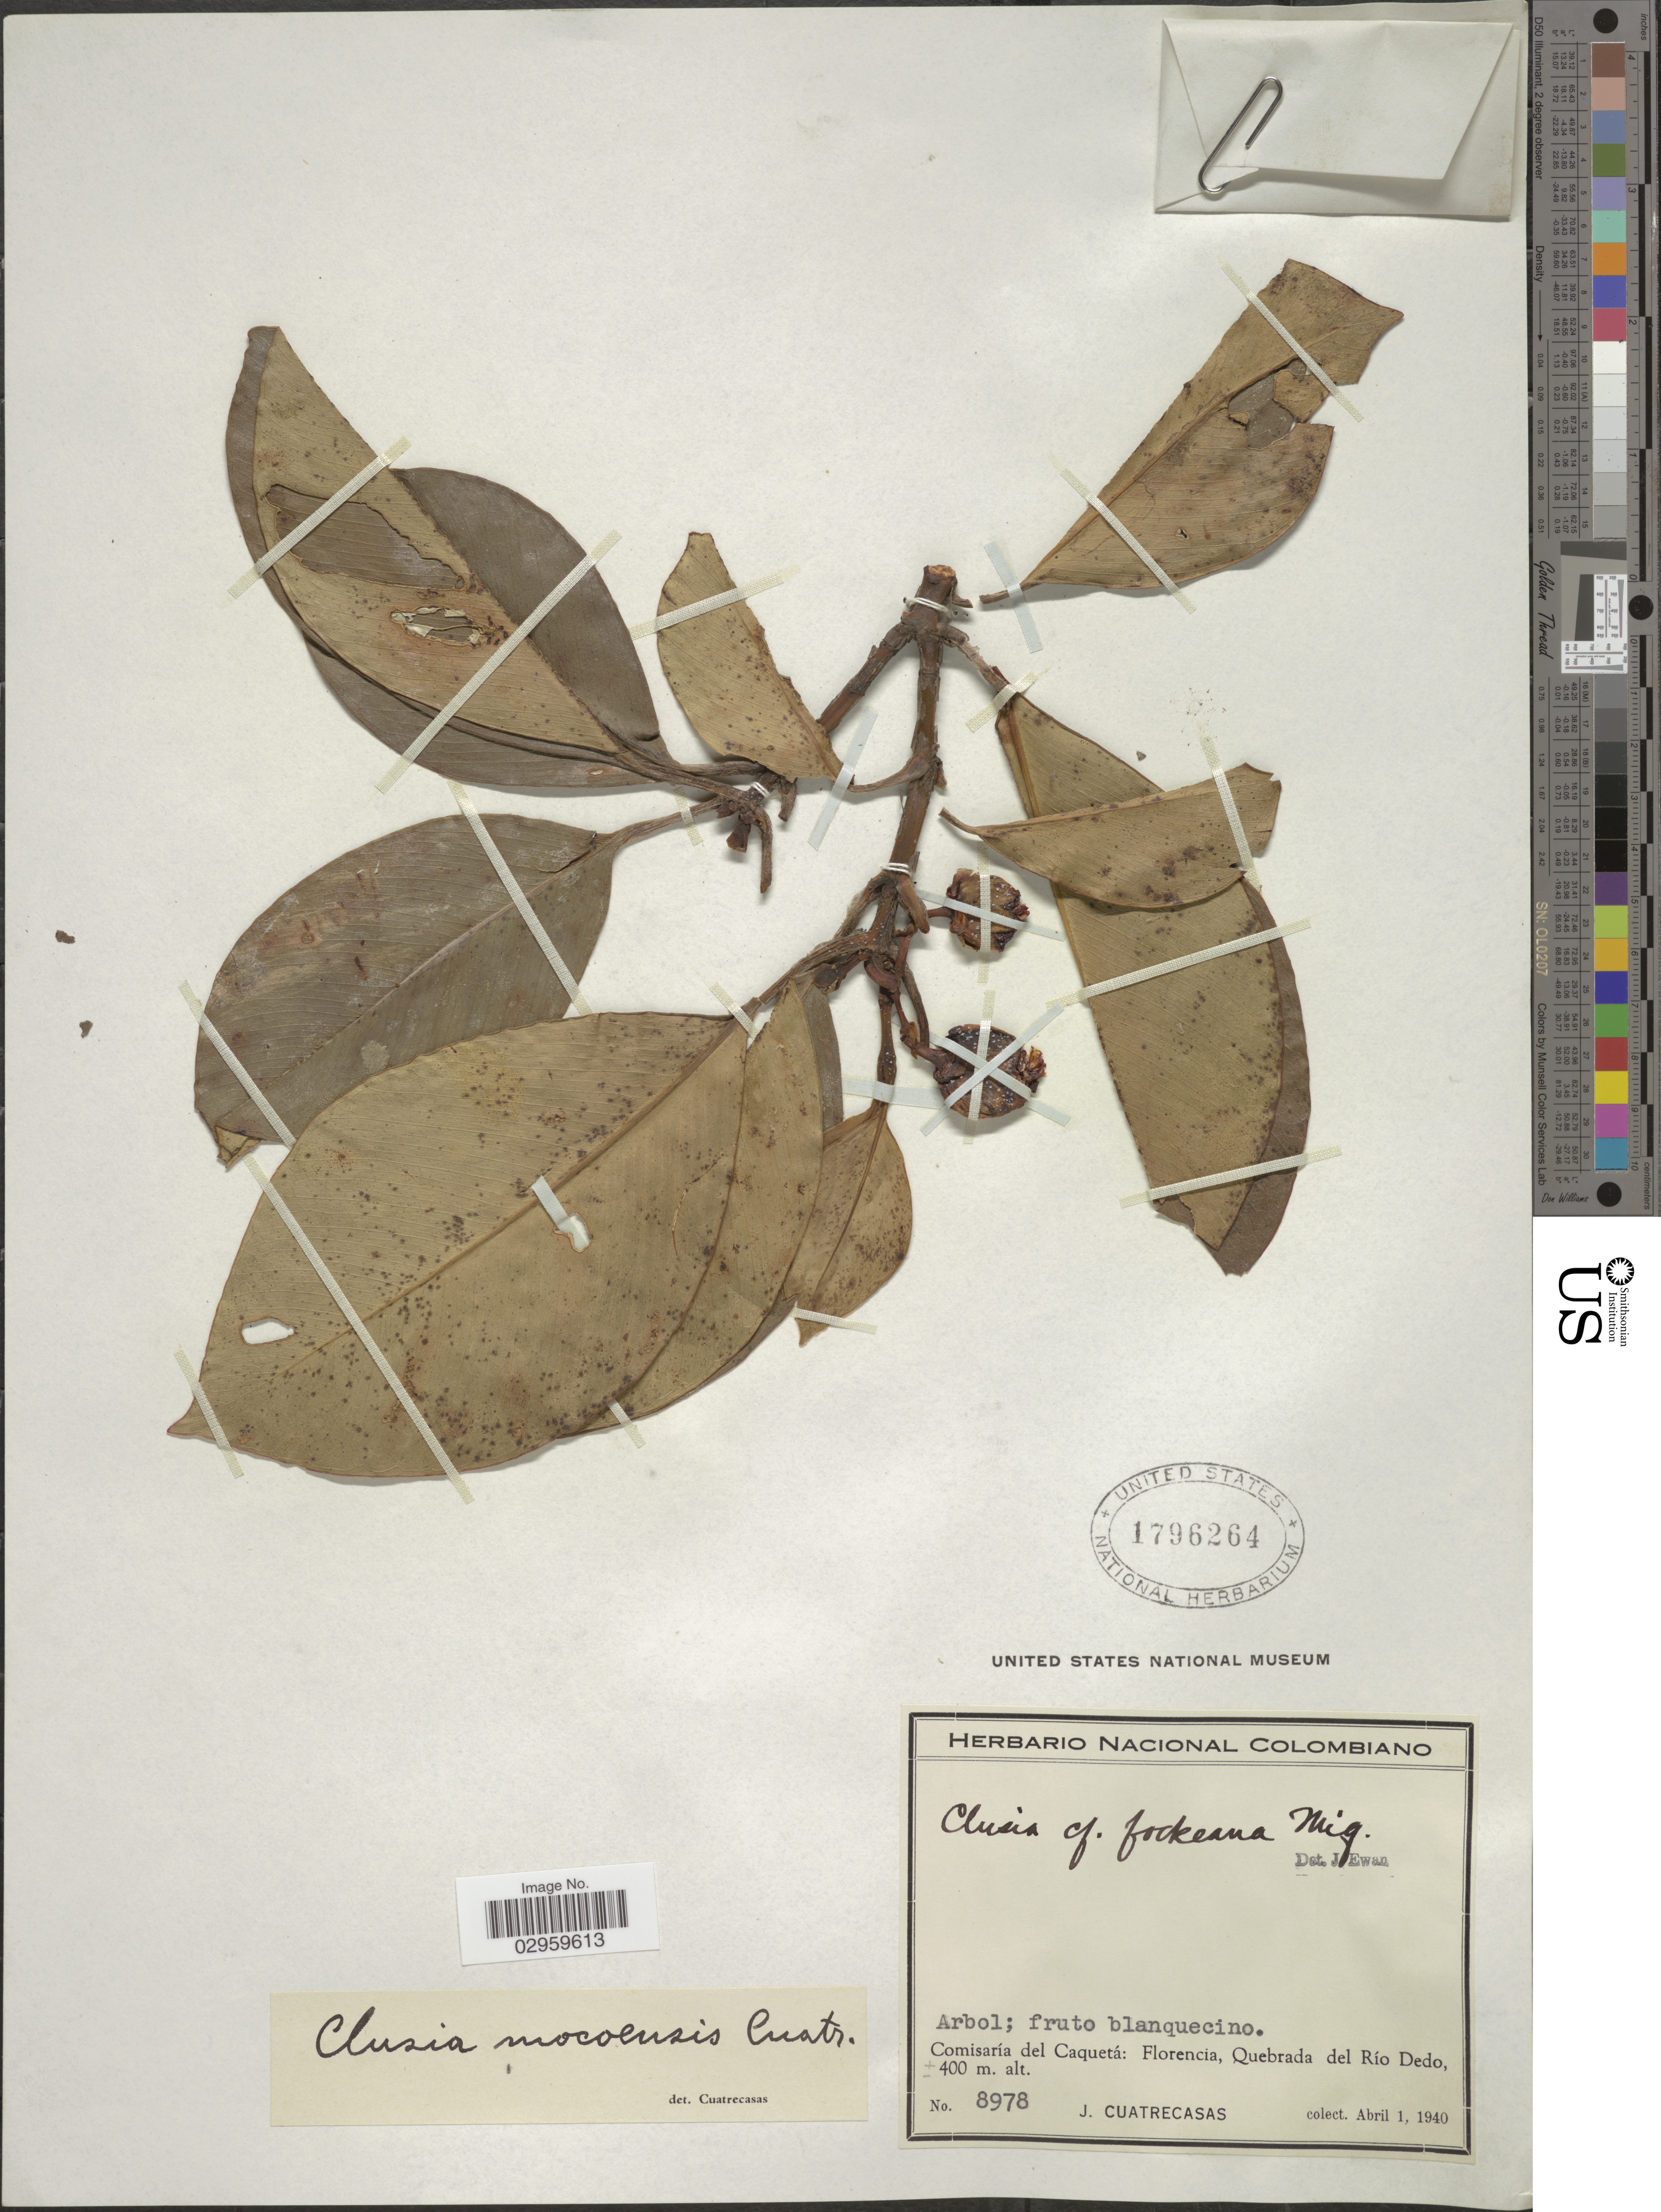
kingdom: Plantae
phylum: Tracheophyta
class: Magnoliopsida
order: Malpighiales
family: Clusiaceae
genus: Clusia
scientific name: Clusia mocoensis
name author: Cuatrec.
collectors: J. Cuatrecasas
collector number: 8978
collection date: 1940-04-01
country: Colombia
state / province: Caquetá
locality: Comisaría del Caquetá: Florencia, Quebrada del Río Dedo.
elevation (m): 400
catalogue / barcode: US 1796264